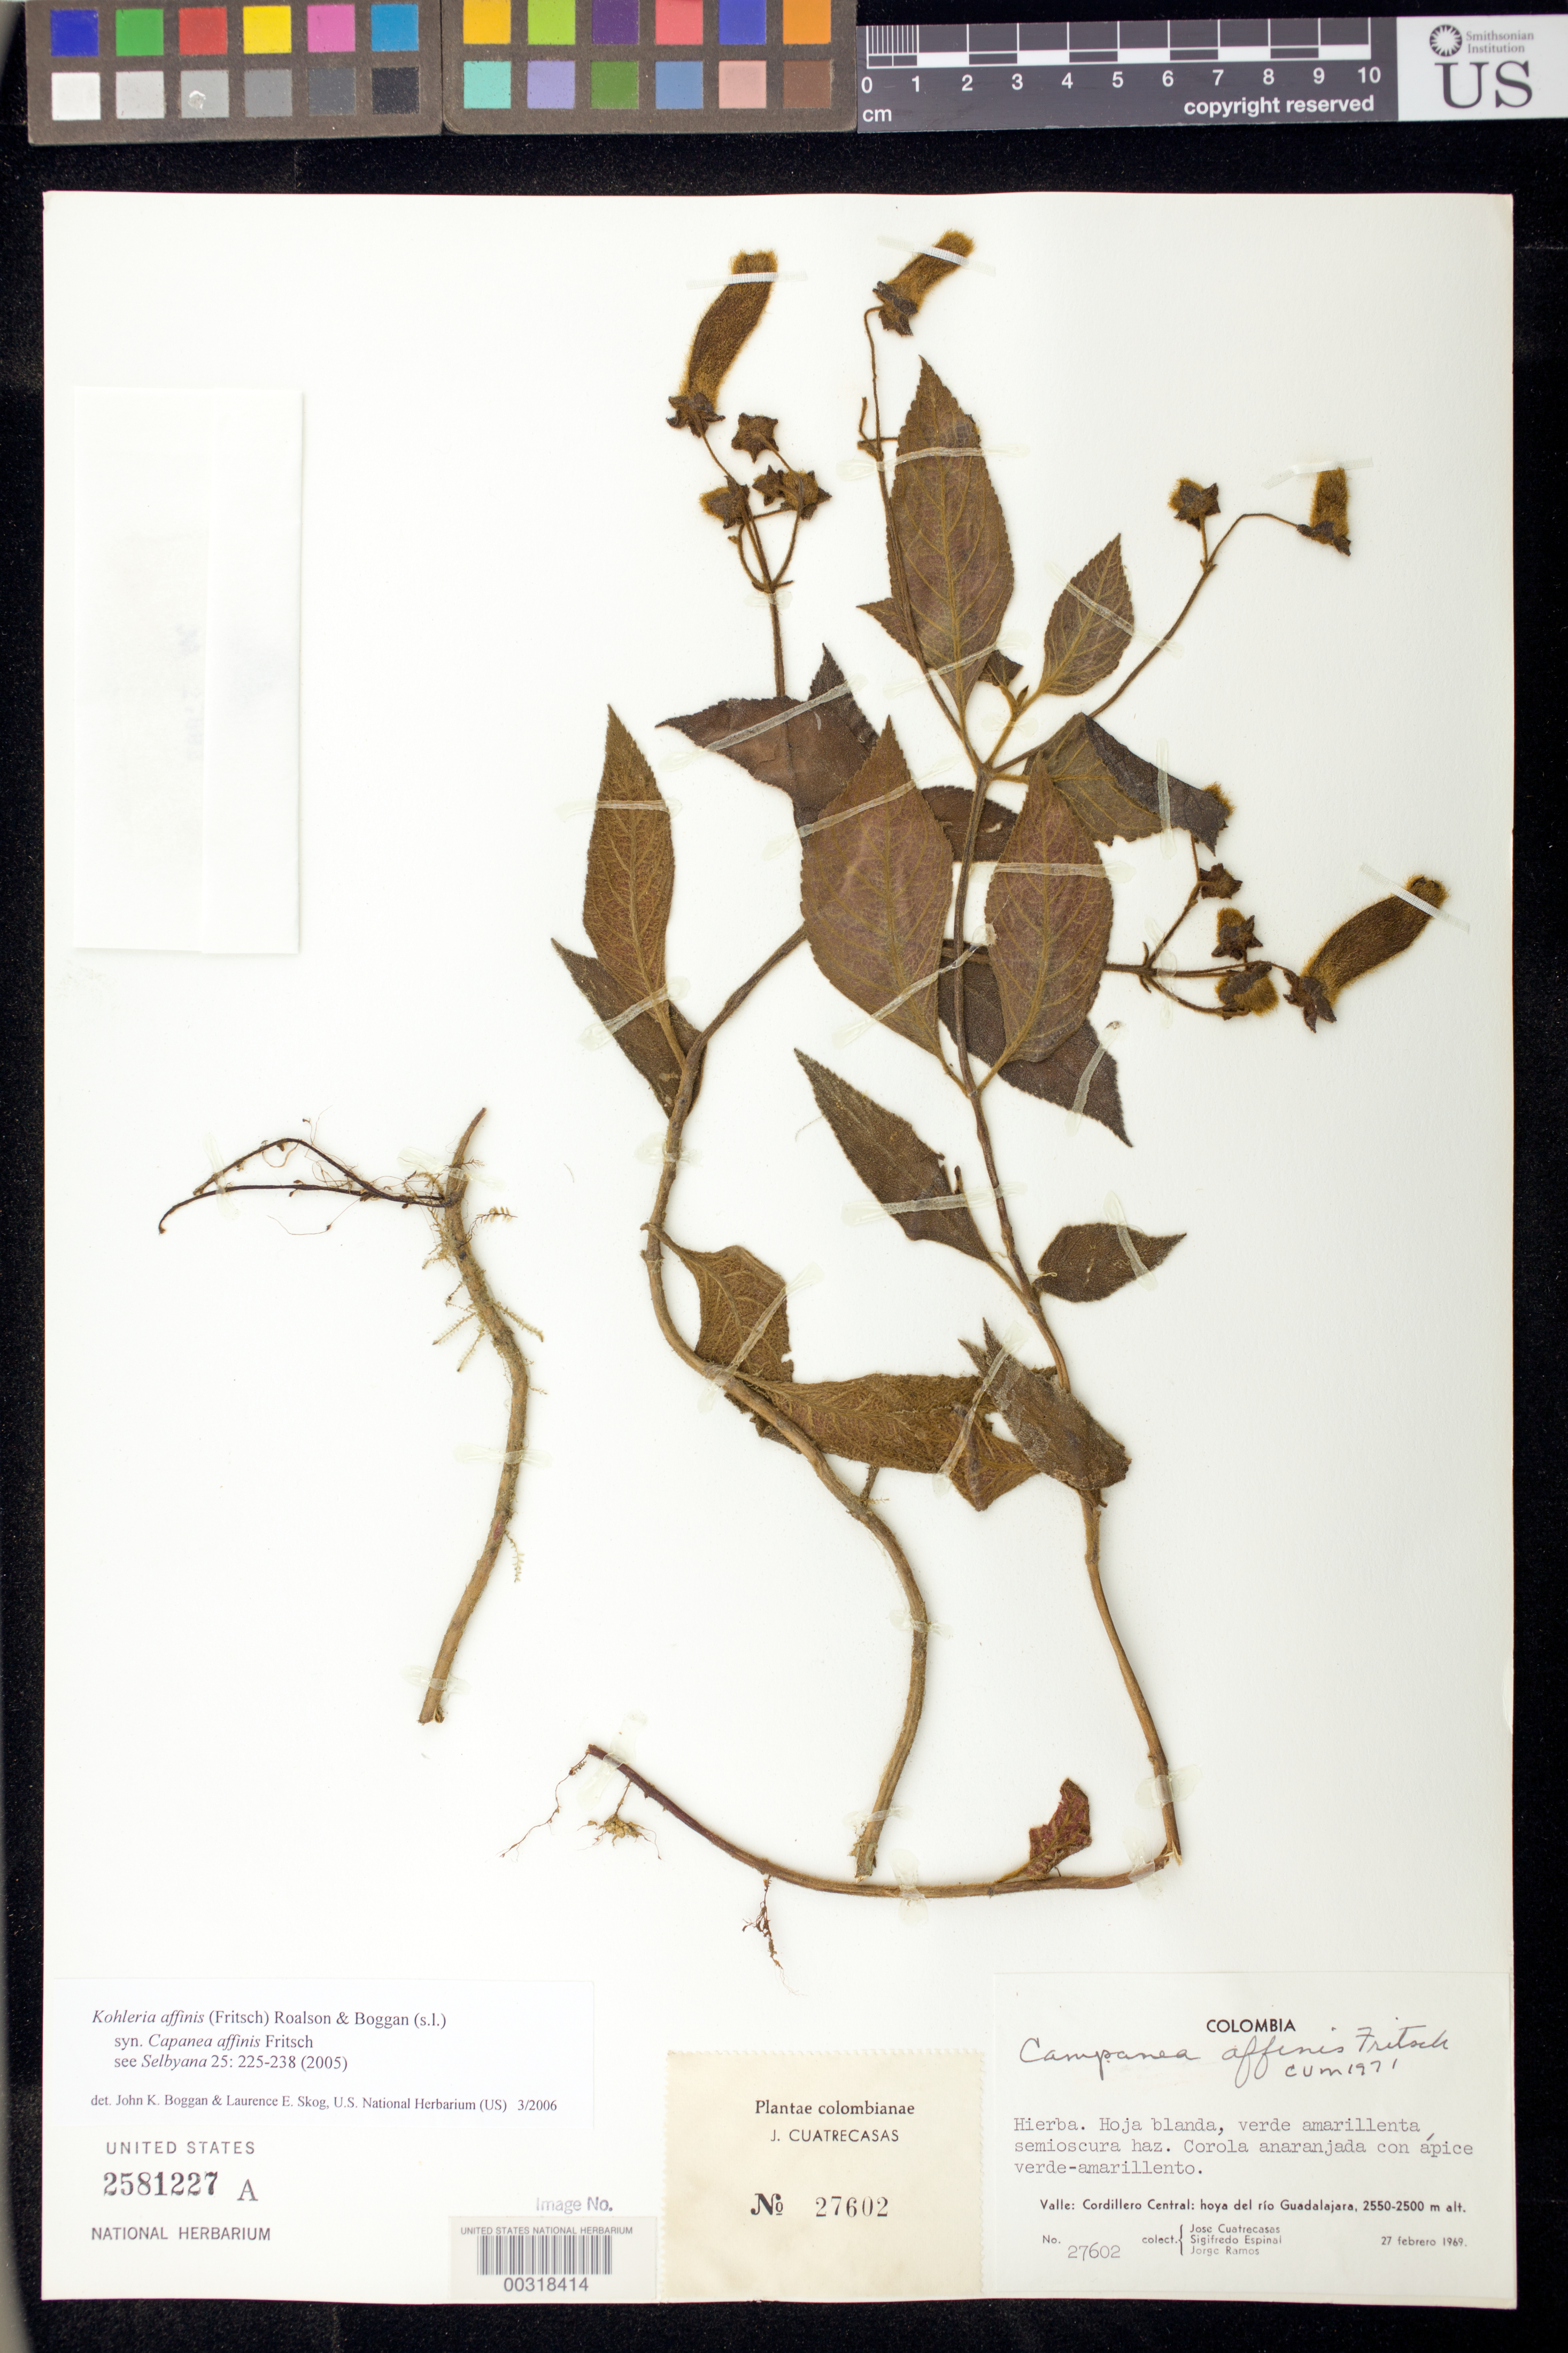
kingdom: Plantae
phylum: Tracheophyta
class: Magnoliopsida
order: Lamiales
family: Gesneriaceae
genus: Kohleria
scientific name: Kohleria affinis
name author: (Fritsch) Roalson & Boggan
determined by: Boggan, J. K.; Skog, L. E.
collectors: J. Cuatrecasas, L. S. Espinal & J. Ramos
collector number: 27602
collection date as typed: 27 Feb 1969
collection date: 1969-02-27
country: Colombia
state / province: Valle del Cauca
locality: Cordillera Central, valley of Rio Guadalajara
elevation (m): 2500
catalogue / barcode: US 2581227A